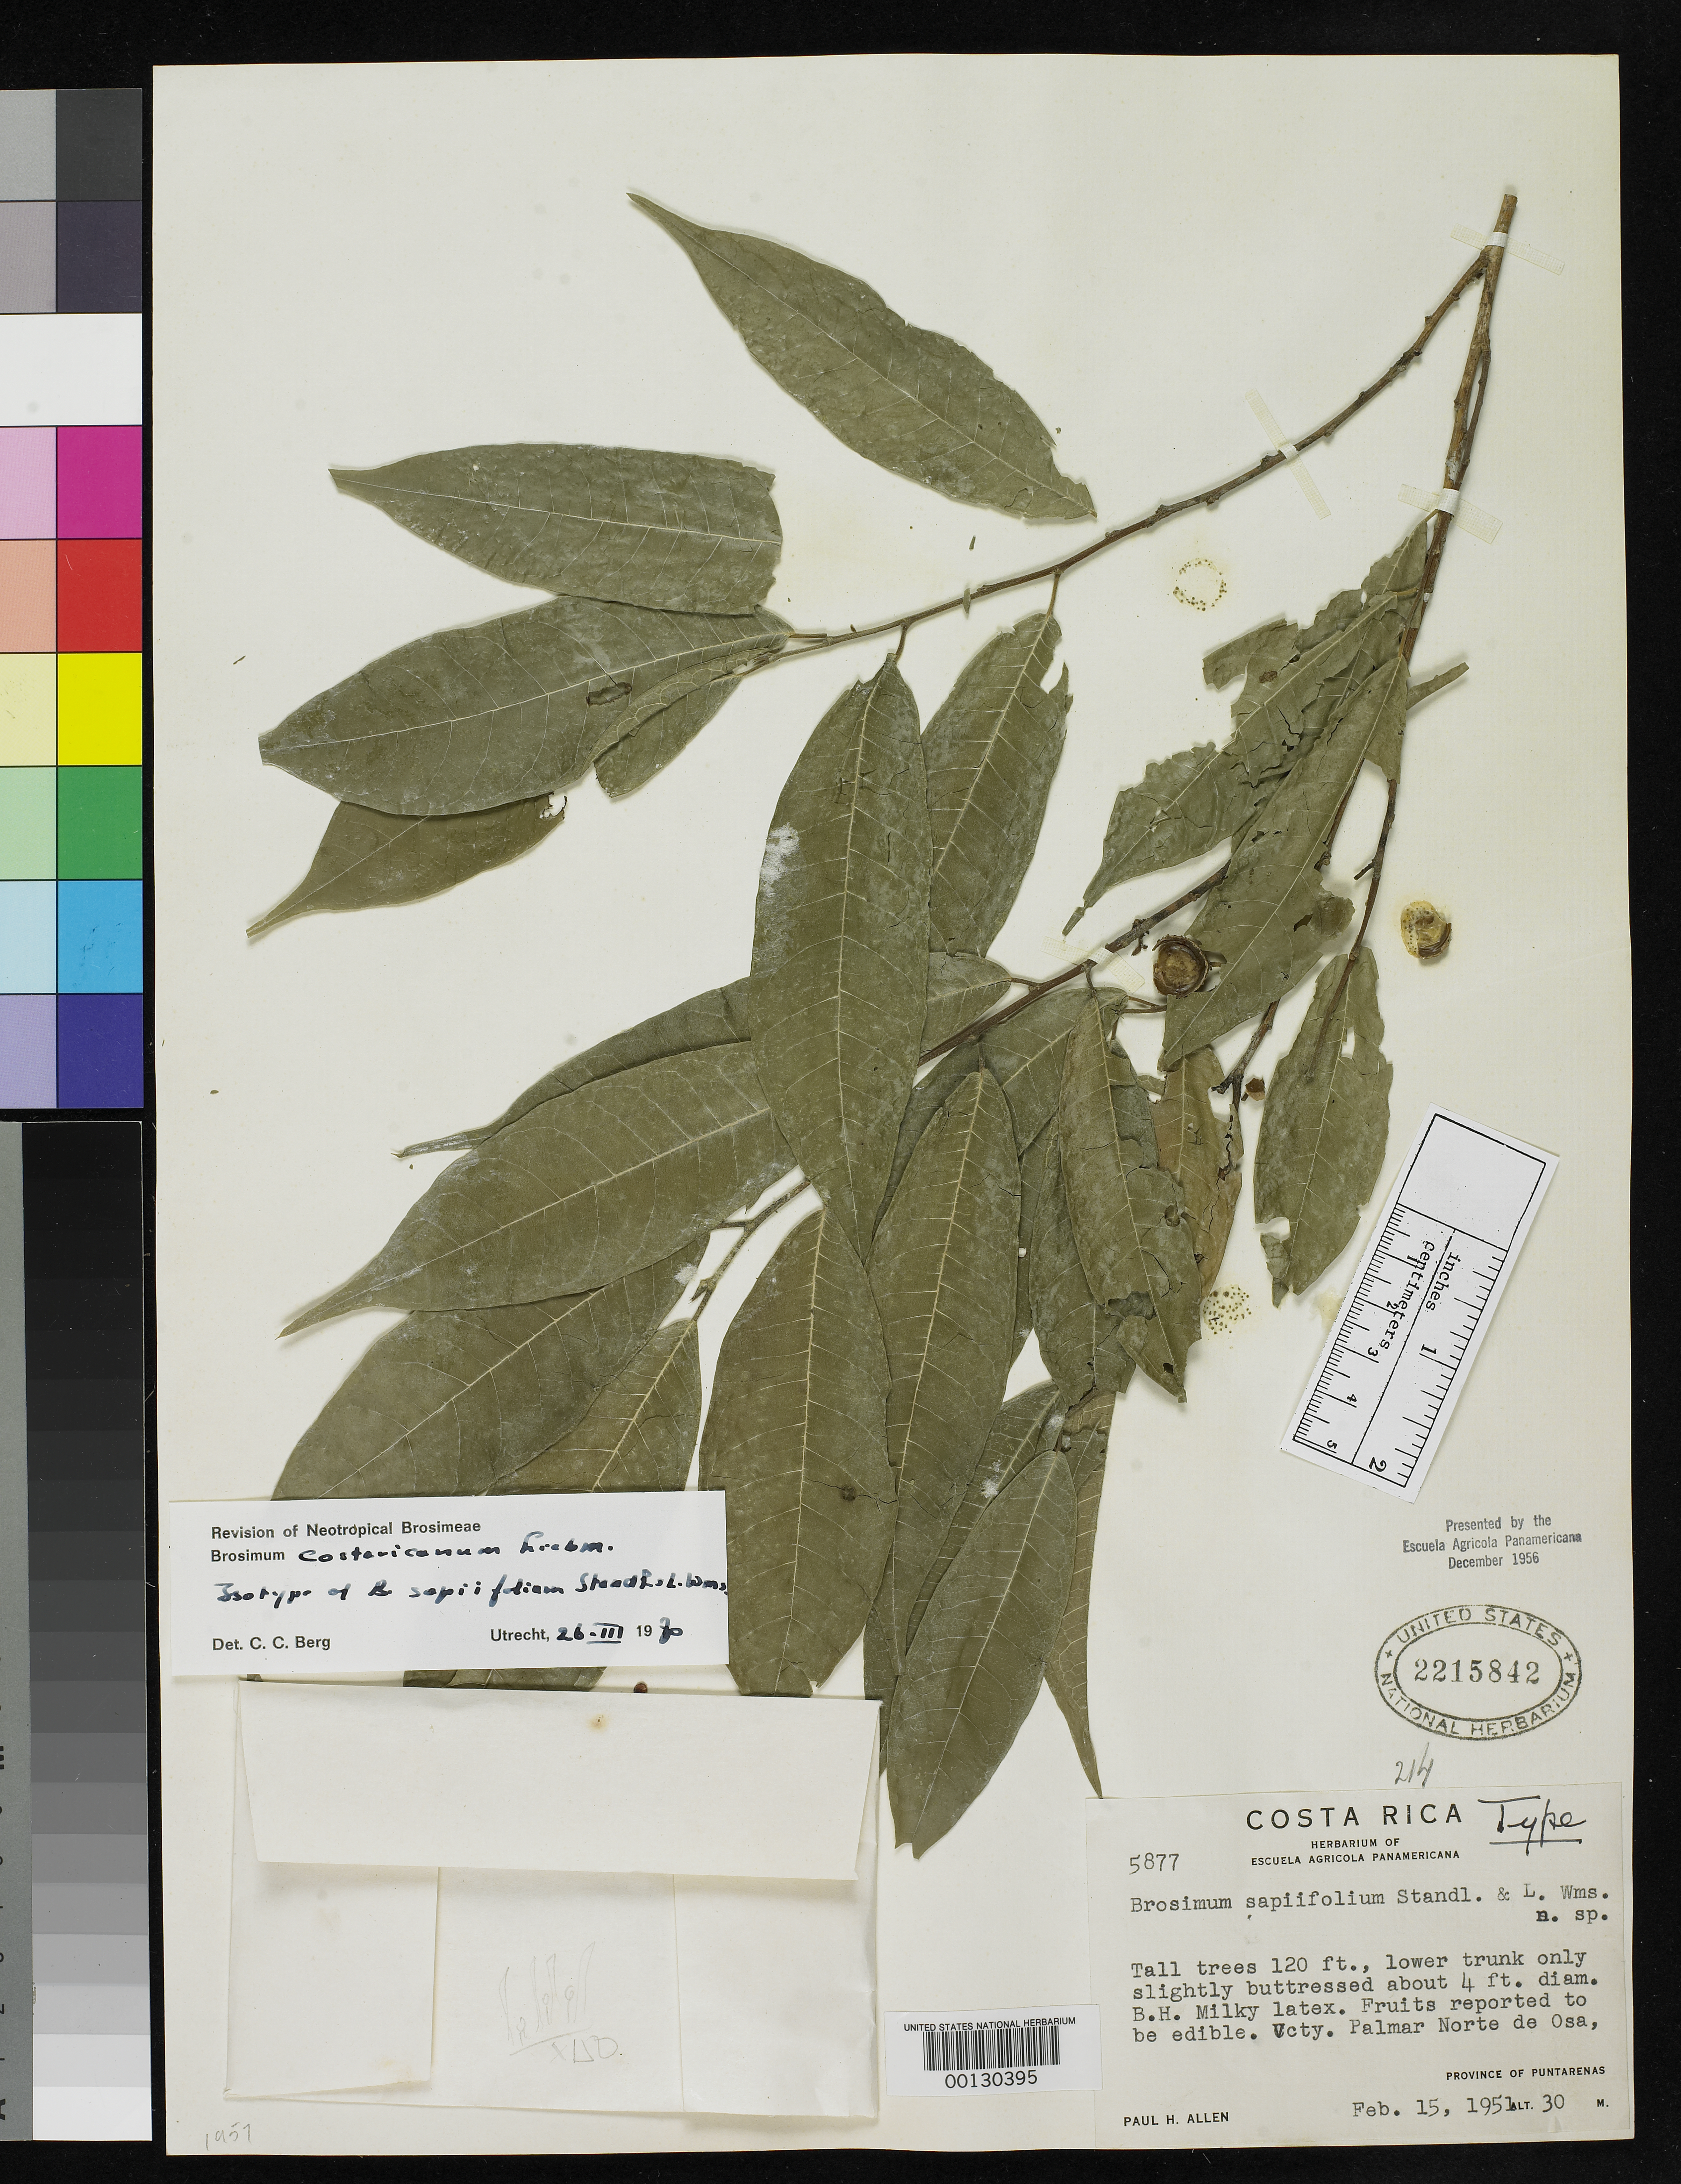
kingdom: Plantae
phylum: Tracheophyta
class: Magnoliopsida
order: Rosales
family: Moraceae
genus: Brosimum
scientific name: Brosimum sapiifolium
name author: Standl. & L.O. Williams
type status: Holotype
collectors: P. H. Allen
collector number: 5877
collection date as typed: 15 Feb 1951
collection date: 1951-02-15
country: Costa Rica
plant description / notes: "Presented by the Escuela Agricola Panamericana December 1956." Holotype, transferred from EAP to US (see Dorr et al. 2009, Taxon 58: 993-1001). [Erroneously annotaed as "isotype" by C.C. Berg, 1980]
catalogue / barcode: US 2215842